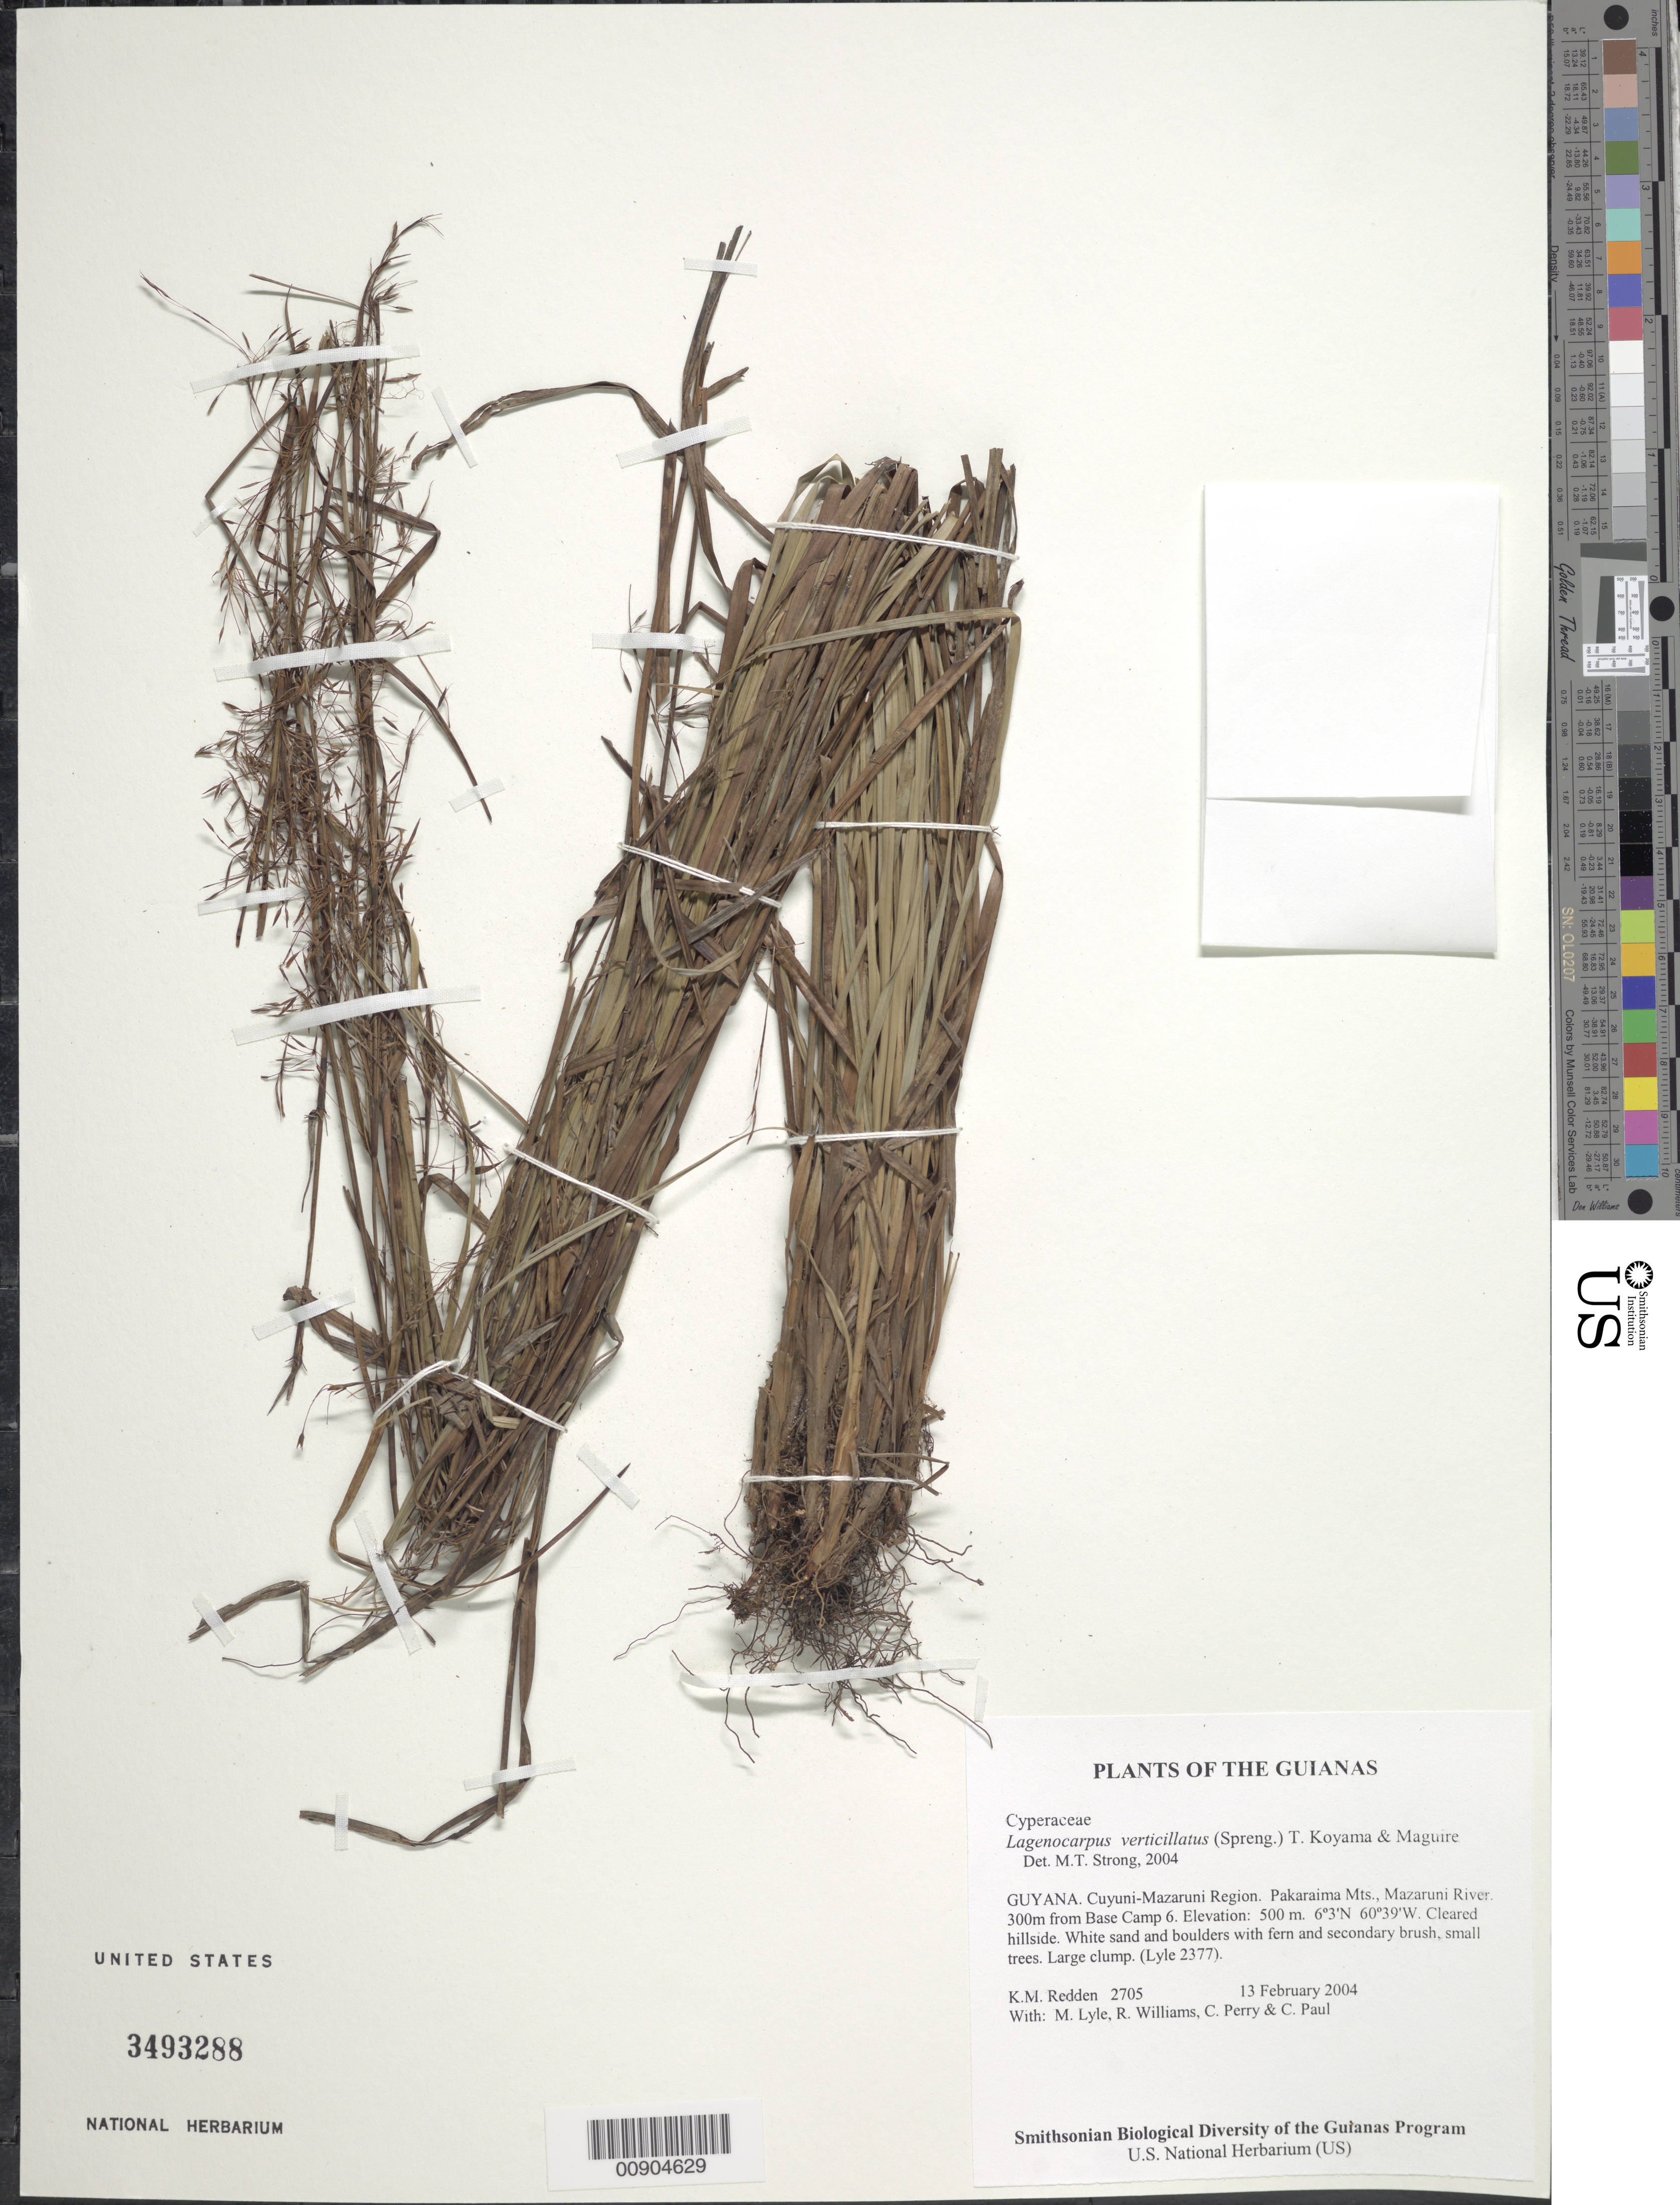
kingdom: Plantae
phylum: Tracheophyta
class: Liliopsida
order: Poales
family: Cyperaceae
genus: Cryptangium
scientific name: Cryptangium verticillatum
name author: (Spreng.) Vitta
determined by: Strong, Mark T., (BOT), Smithsonian Institution - National Museum of Natural History (UNITED STATES)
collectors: K. M. Redden, M. Lyle, R. Williams, C. Perry & C. Paul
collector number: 2705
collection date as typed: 13 February 2004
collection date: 2004-02-13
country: Guyana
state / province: Cuyuni-Mazaruni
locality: Pakaraima Mts., Mazaruni River. 300m from Base Camp 6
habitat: Cleared hillside. White sand and boulders with fern and secondary brush, small trees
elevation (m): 500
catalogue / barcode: US 3493288